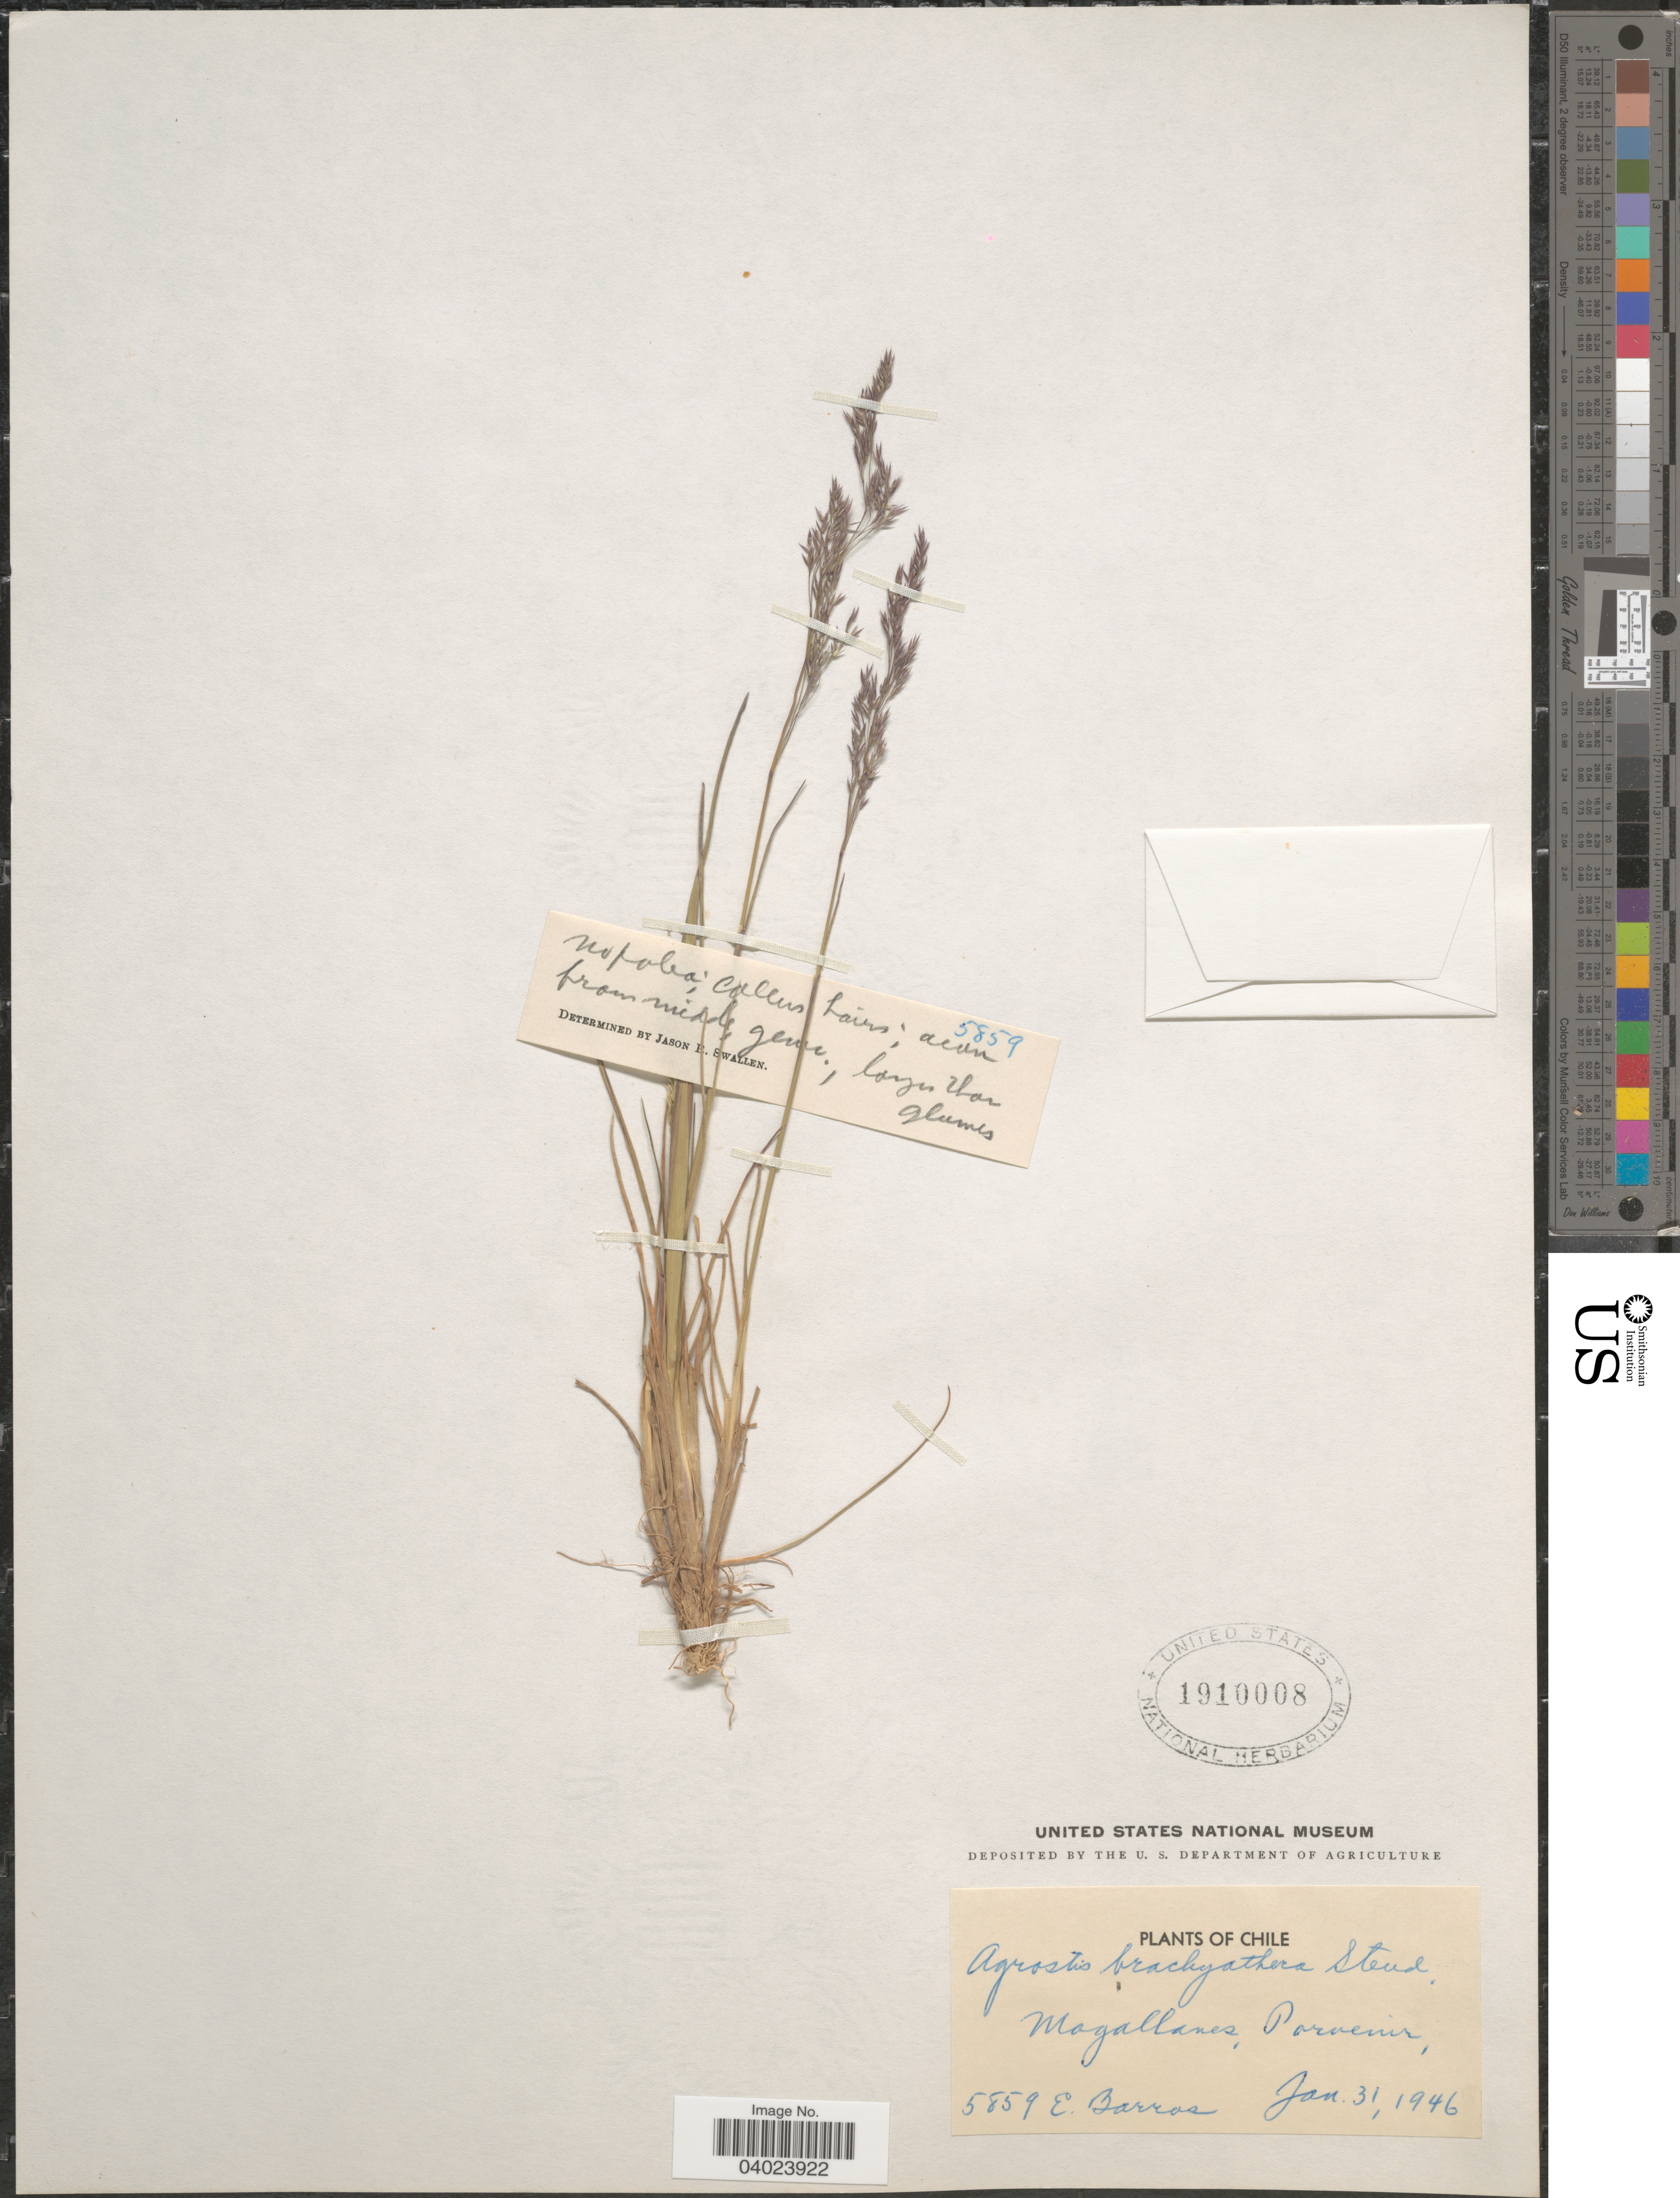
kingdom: Plantae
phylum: Tracheophyta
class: Liliopsida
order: Poales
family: Poaceae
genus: Agrostis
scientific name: Agrostis brachyathera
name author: Steud.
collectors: E. Barros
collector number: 5859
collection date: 1946-01-31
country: Chile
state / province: Magallanes y de la Antártica Chilena (XII)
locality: Magallanes, Porvenir.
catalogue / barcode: US 1910008